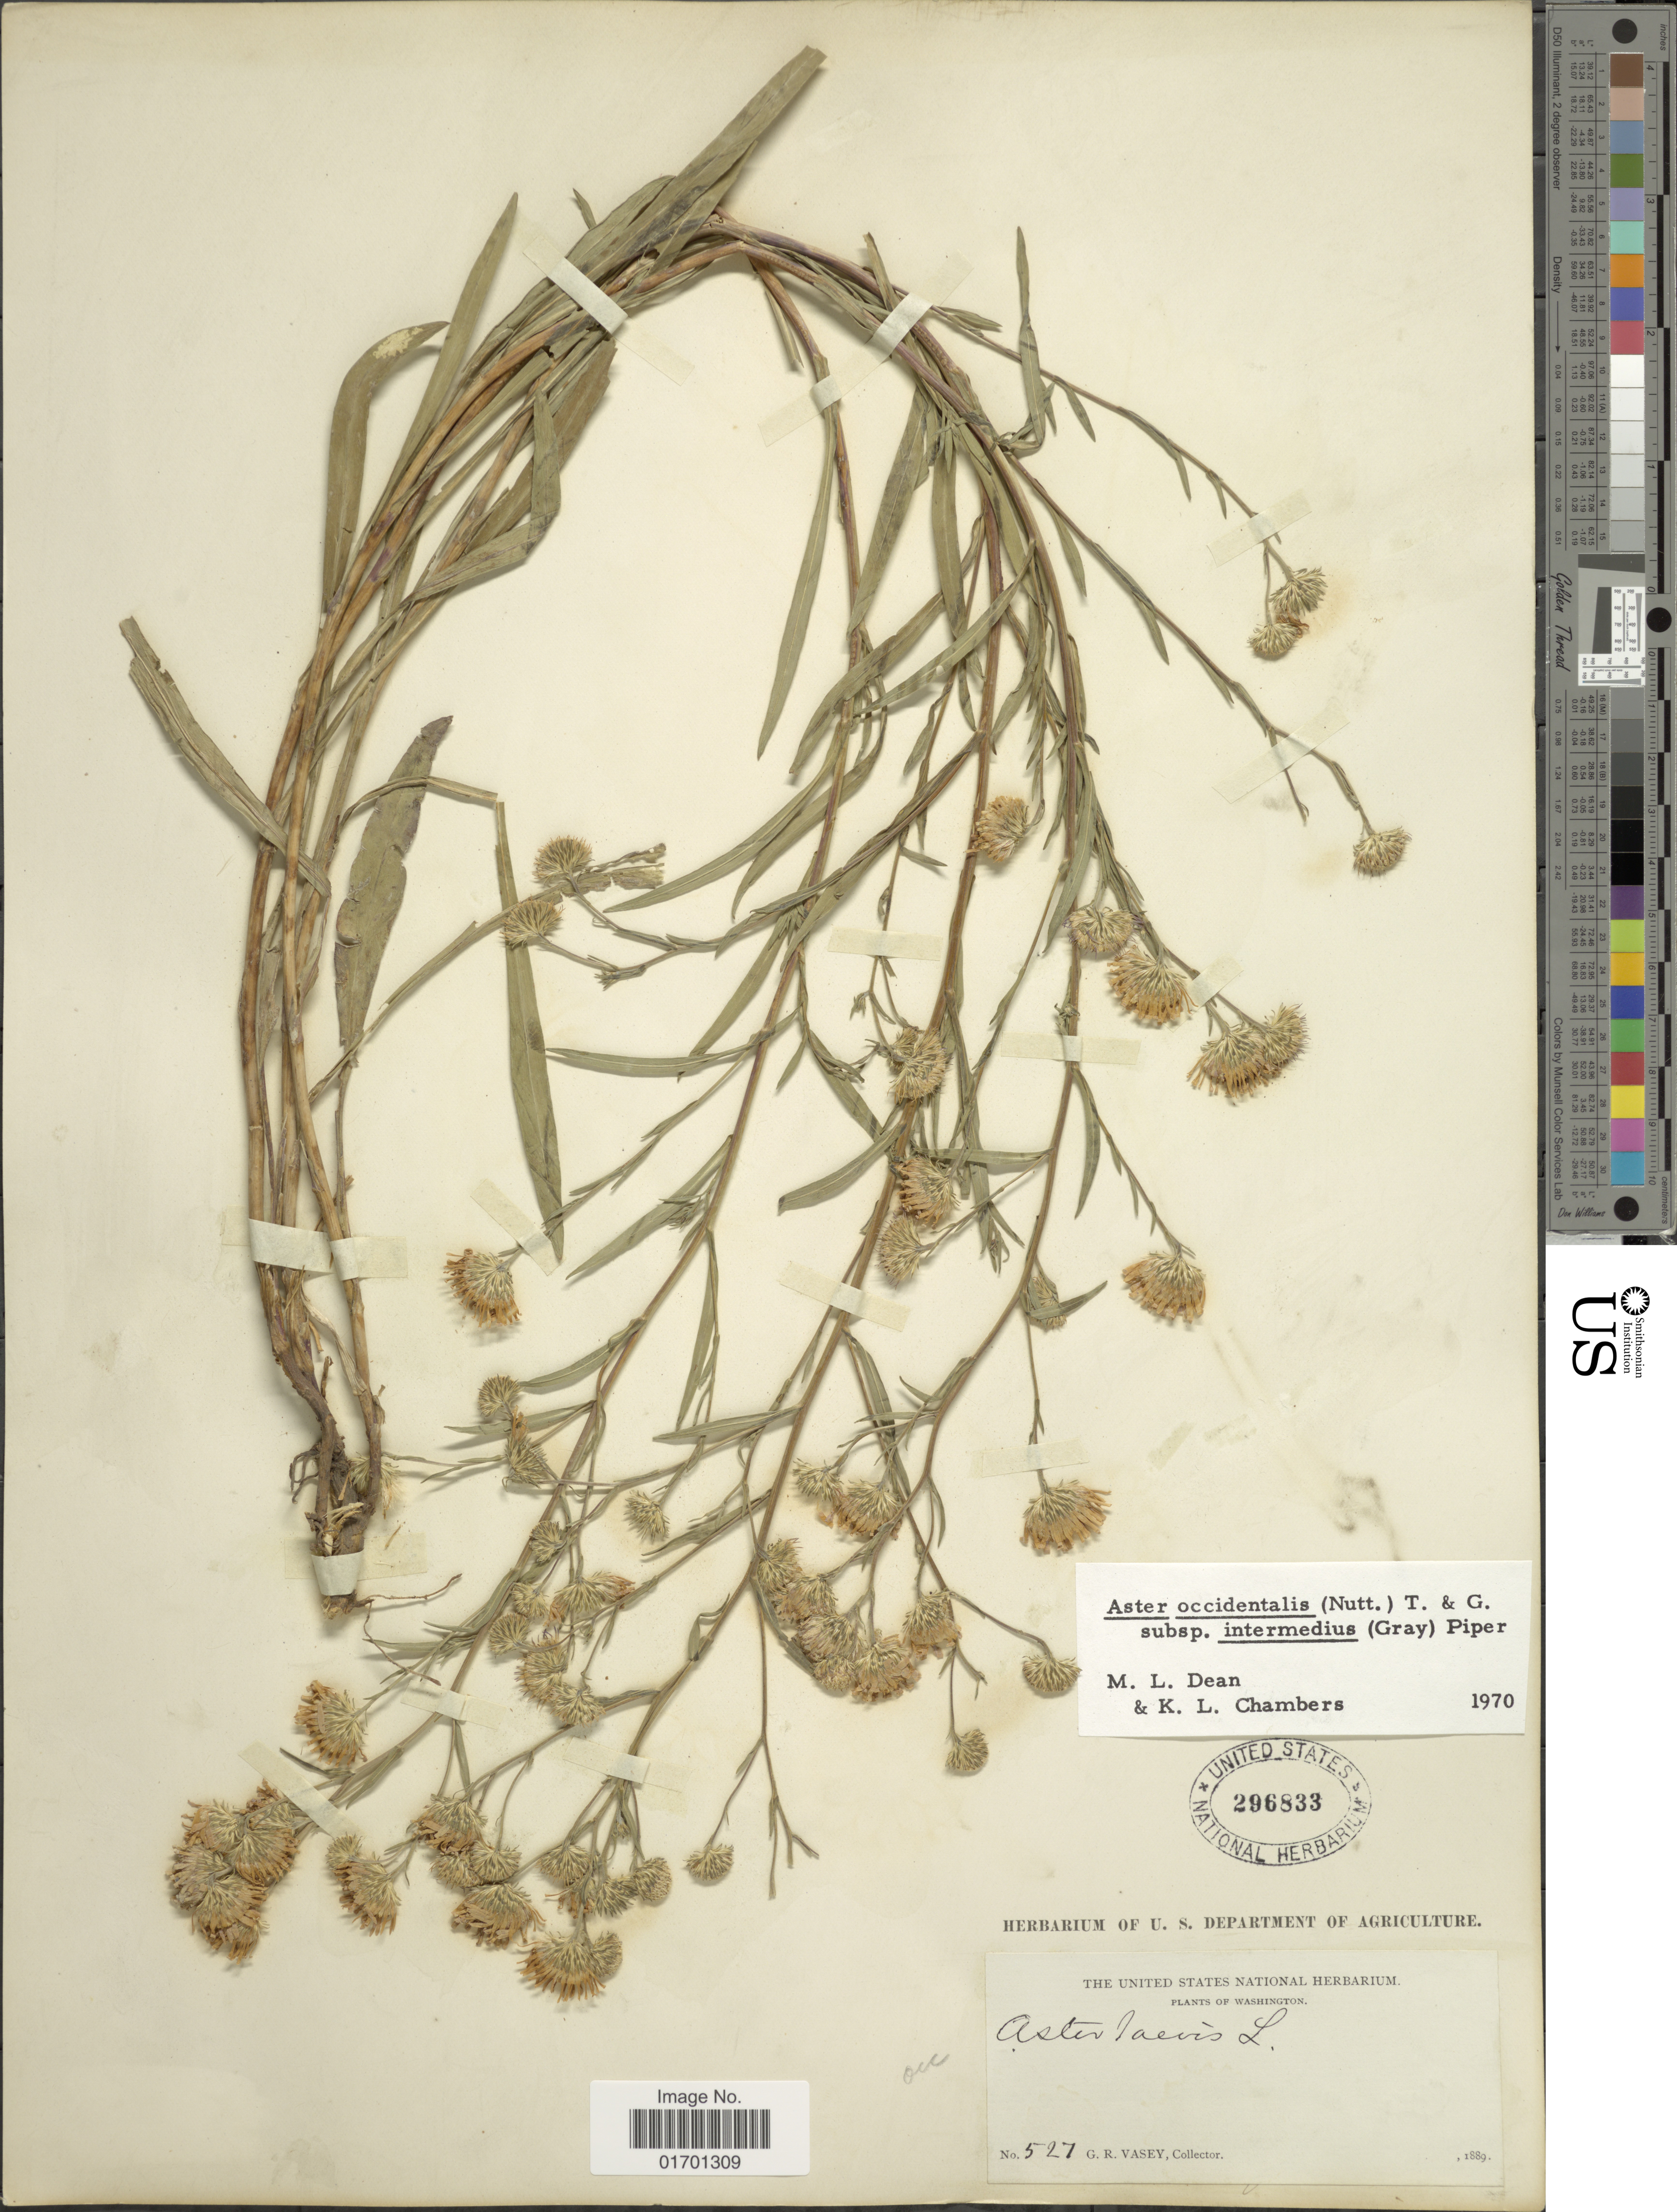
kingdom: Plantae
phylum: Tracheophyta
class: Magnoliopsida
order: Asterales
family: Asteraceae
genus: Symphyotrichum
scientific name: Symphyotrichum spathulatum var. intermedium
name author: (A. Gray) G.L. Nesom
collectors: G. R. Vasey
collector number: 527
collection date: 1889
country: United States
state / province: Washington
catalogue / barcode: US 296833